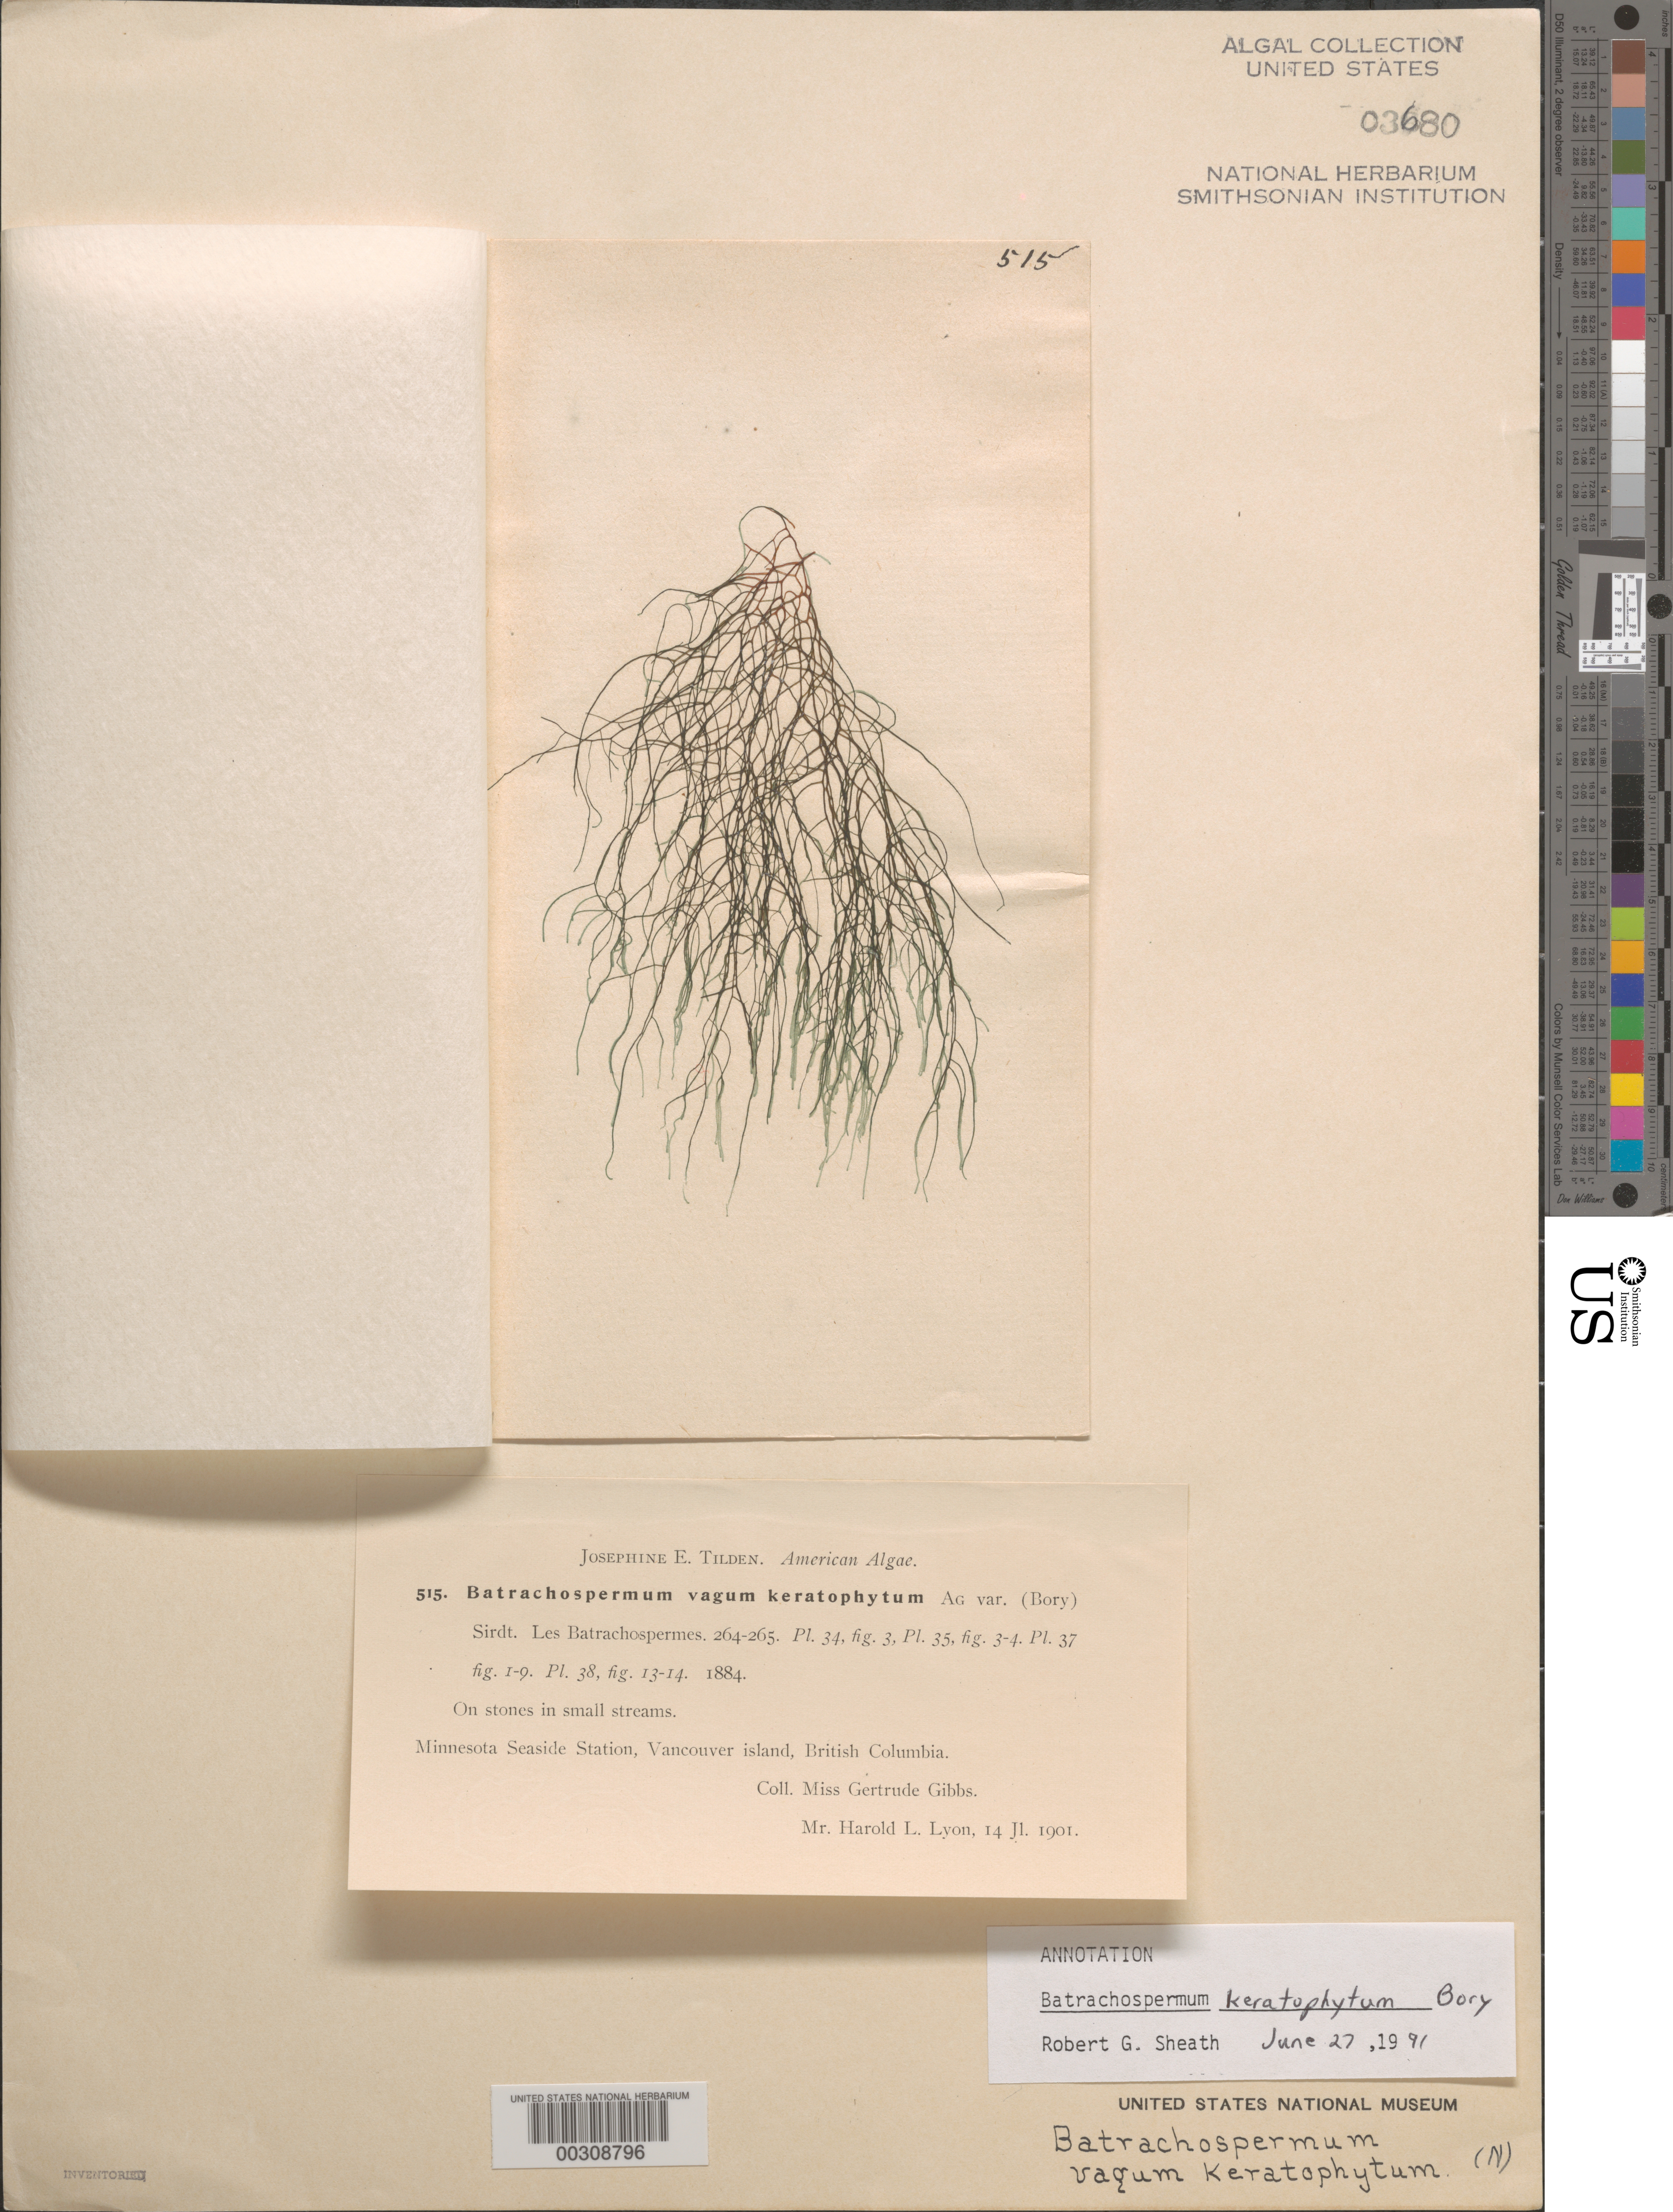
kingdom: Plantae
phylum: Rhodophyta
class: Florideophyceae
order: Batrachospermales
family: Batrachospermaceae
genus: Paludicola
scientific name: Paludicola keratophyta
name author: (Bory) M.L. Vis & Necchi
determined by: Algae name updating Project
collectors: G. Gibbs & H. Lyon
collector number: JET 515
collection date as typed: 14 Jul 1901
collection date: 1901-07-14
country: Canada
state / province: British Columbia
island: Vancouver Island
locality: Minnesota Seaside Station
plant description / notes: Tilden, American Algae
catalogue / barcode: US 3680